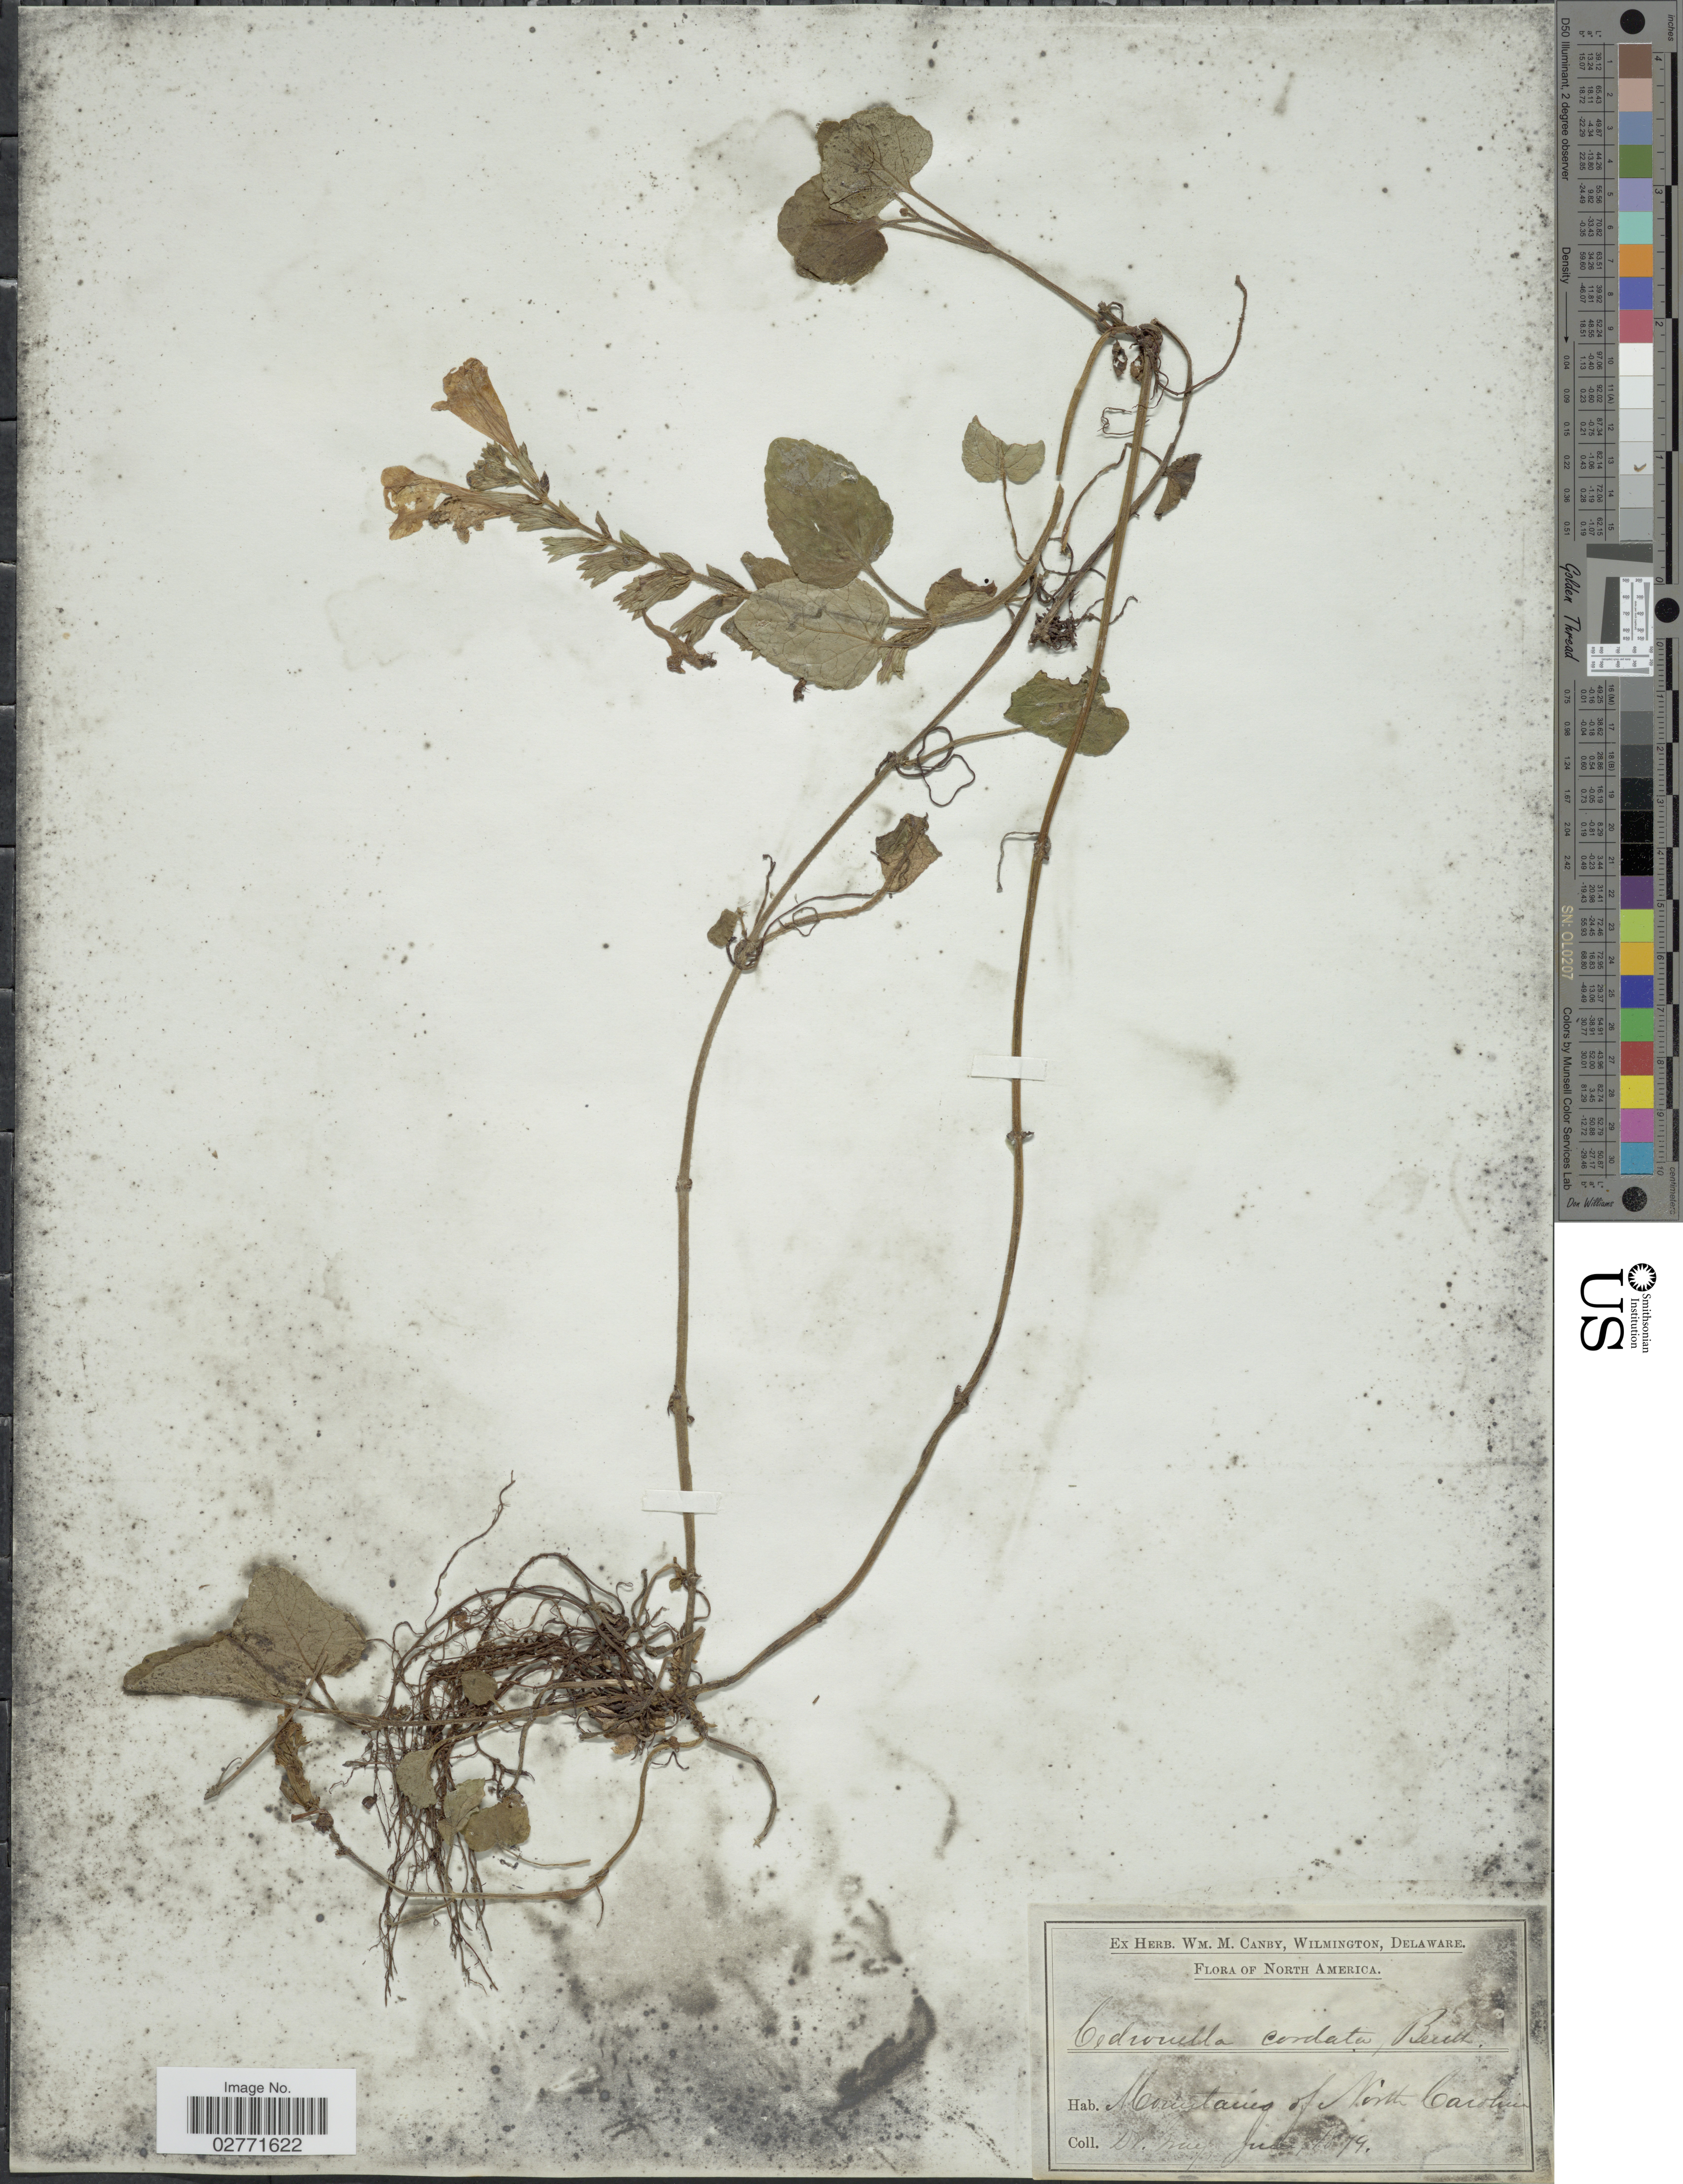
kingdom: Plantae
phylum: Tracheophyta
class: Magnoliopsida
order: Lamiales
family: Lamiaceae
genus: Meehania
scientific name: Meehania cordata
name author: (Nutt.) Britton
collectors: Gray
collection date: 1879-06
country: United States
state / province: North Carolina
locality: Mountains of North Carolina.